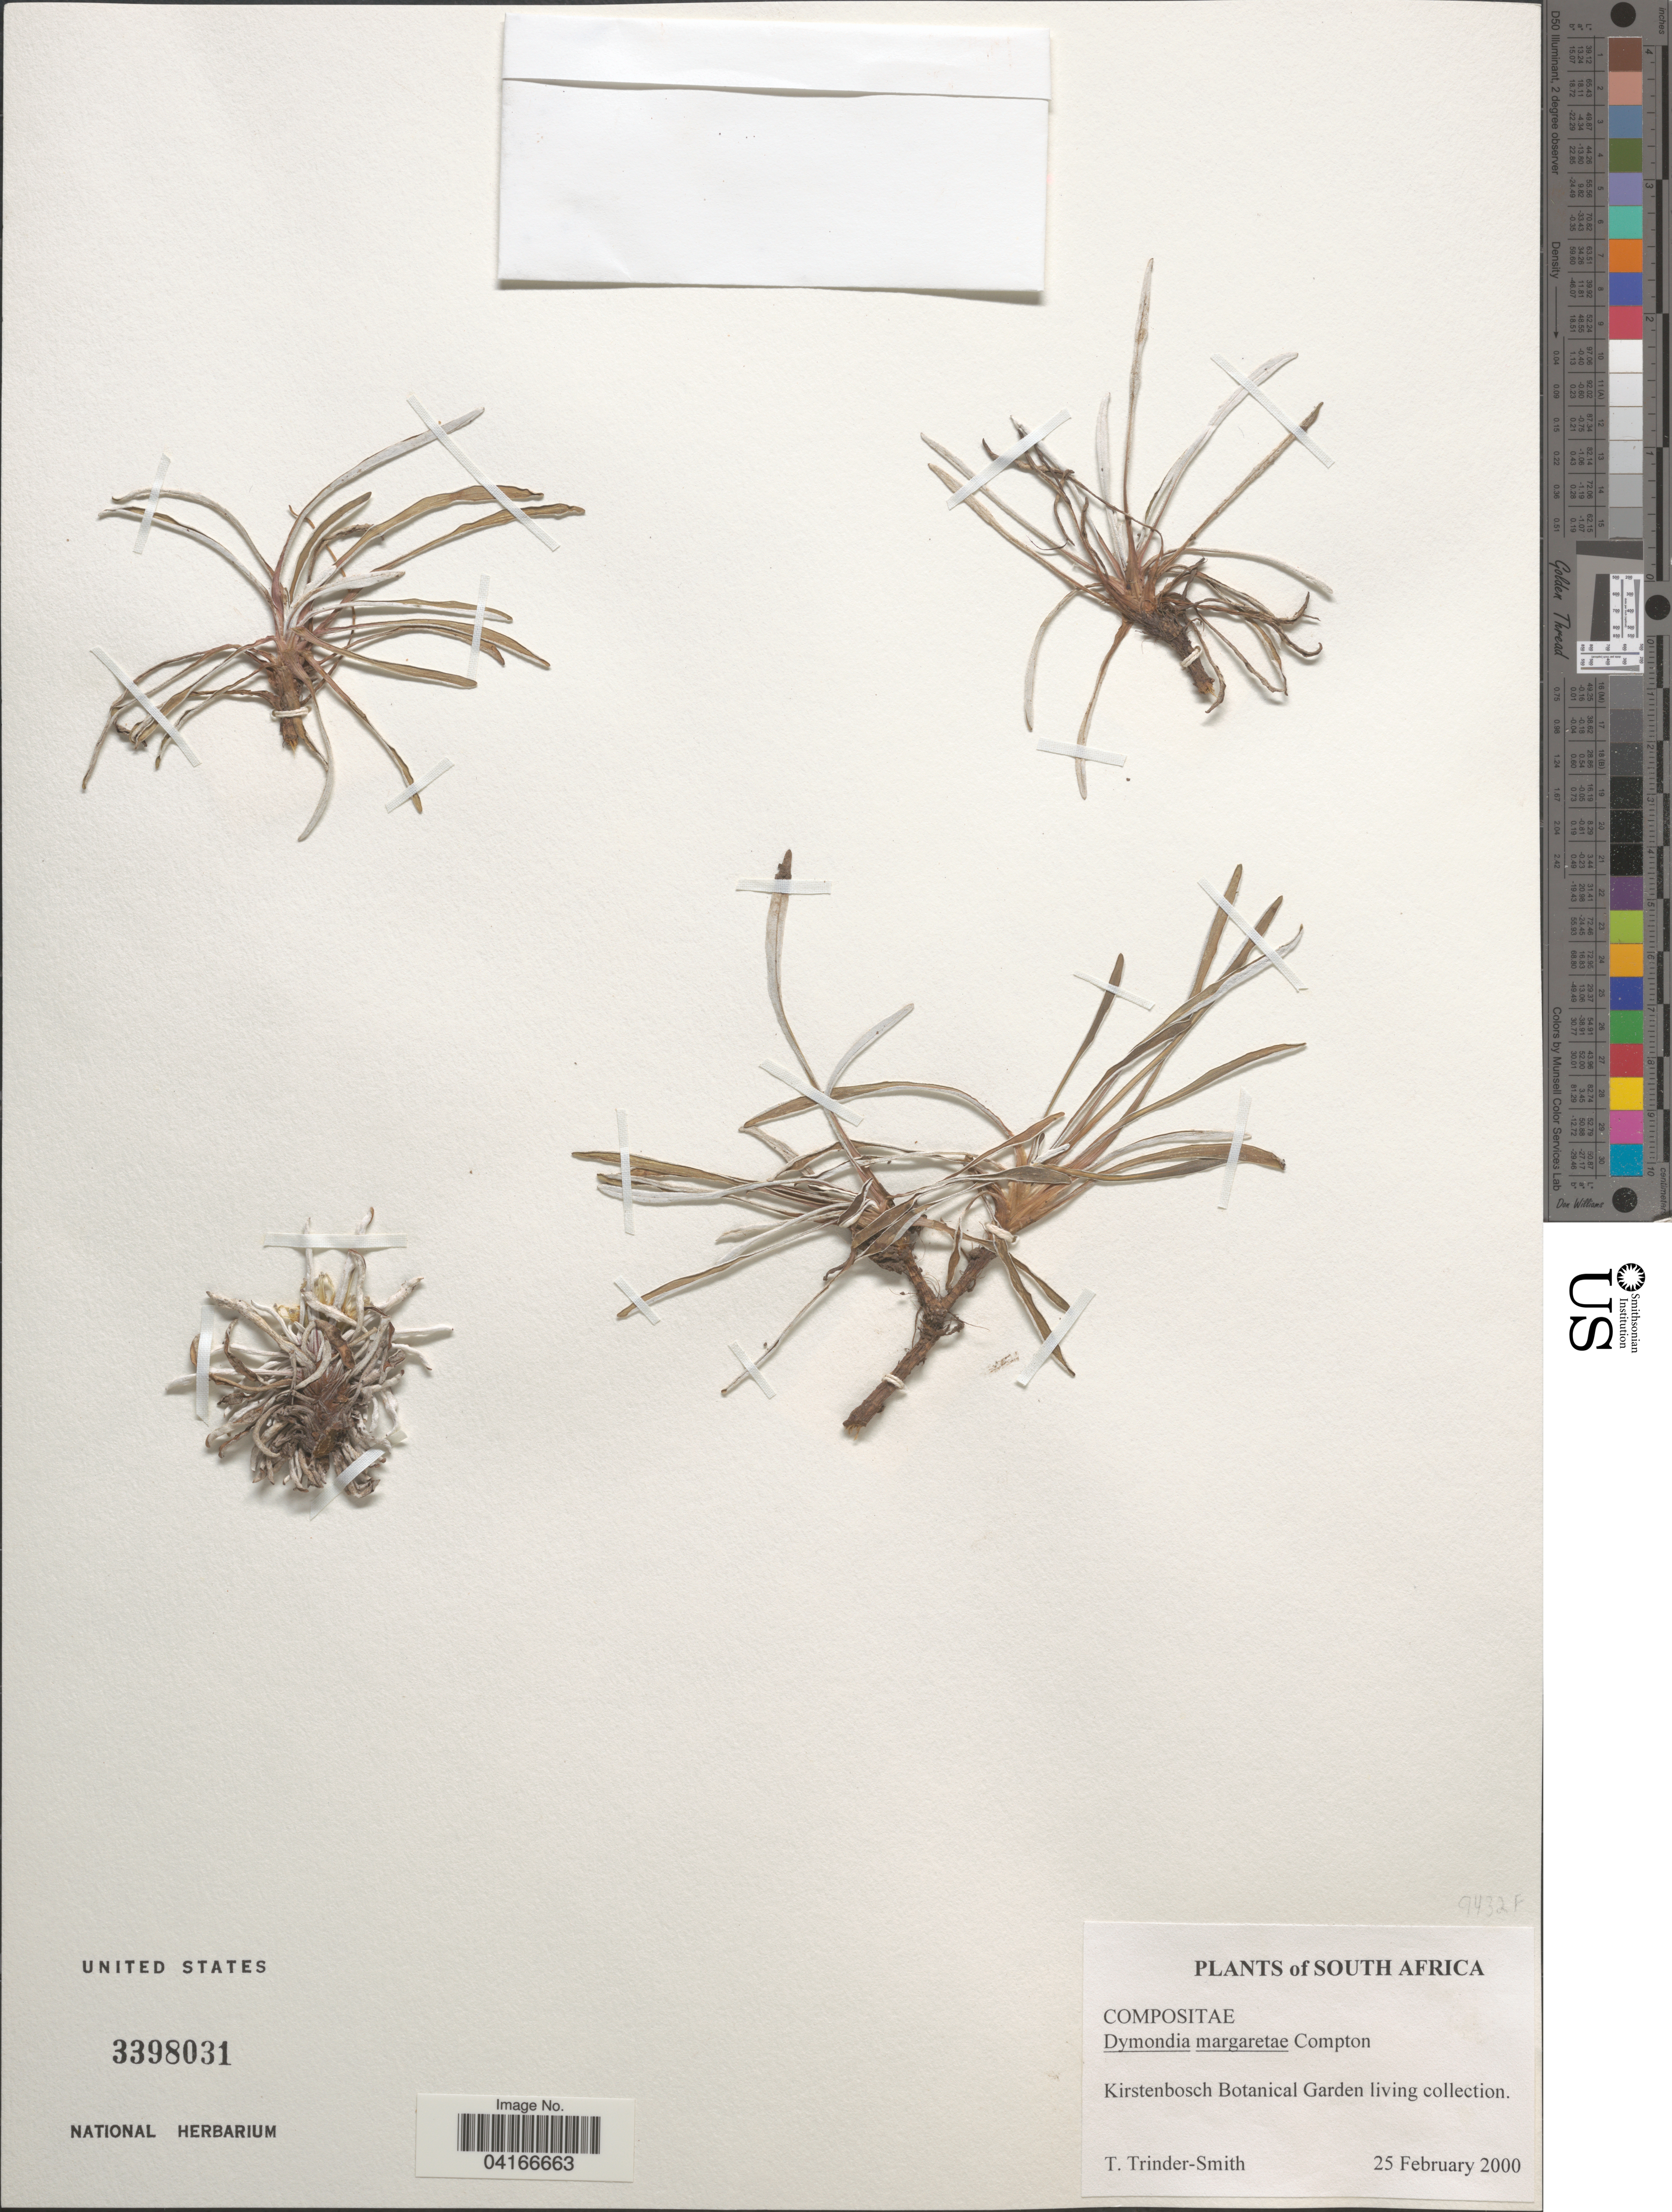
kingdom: Plantae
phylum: Tracheophyta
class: Magnoliopsida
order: Asterales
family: Asteraceae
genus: Dymondia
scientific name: Dymondia margaretae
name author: Compton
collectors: T. H. Trinder-Smith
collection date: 2000-02-25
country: South Africa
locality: Kirstenbosch Botanical Garden living collection.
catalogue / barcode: US 3398031